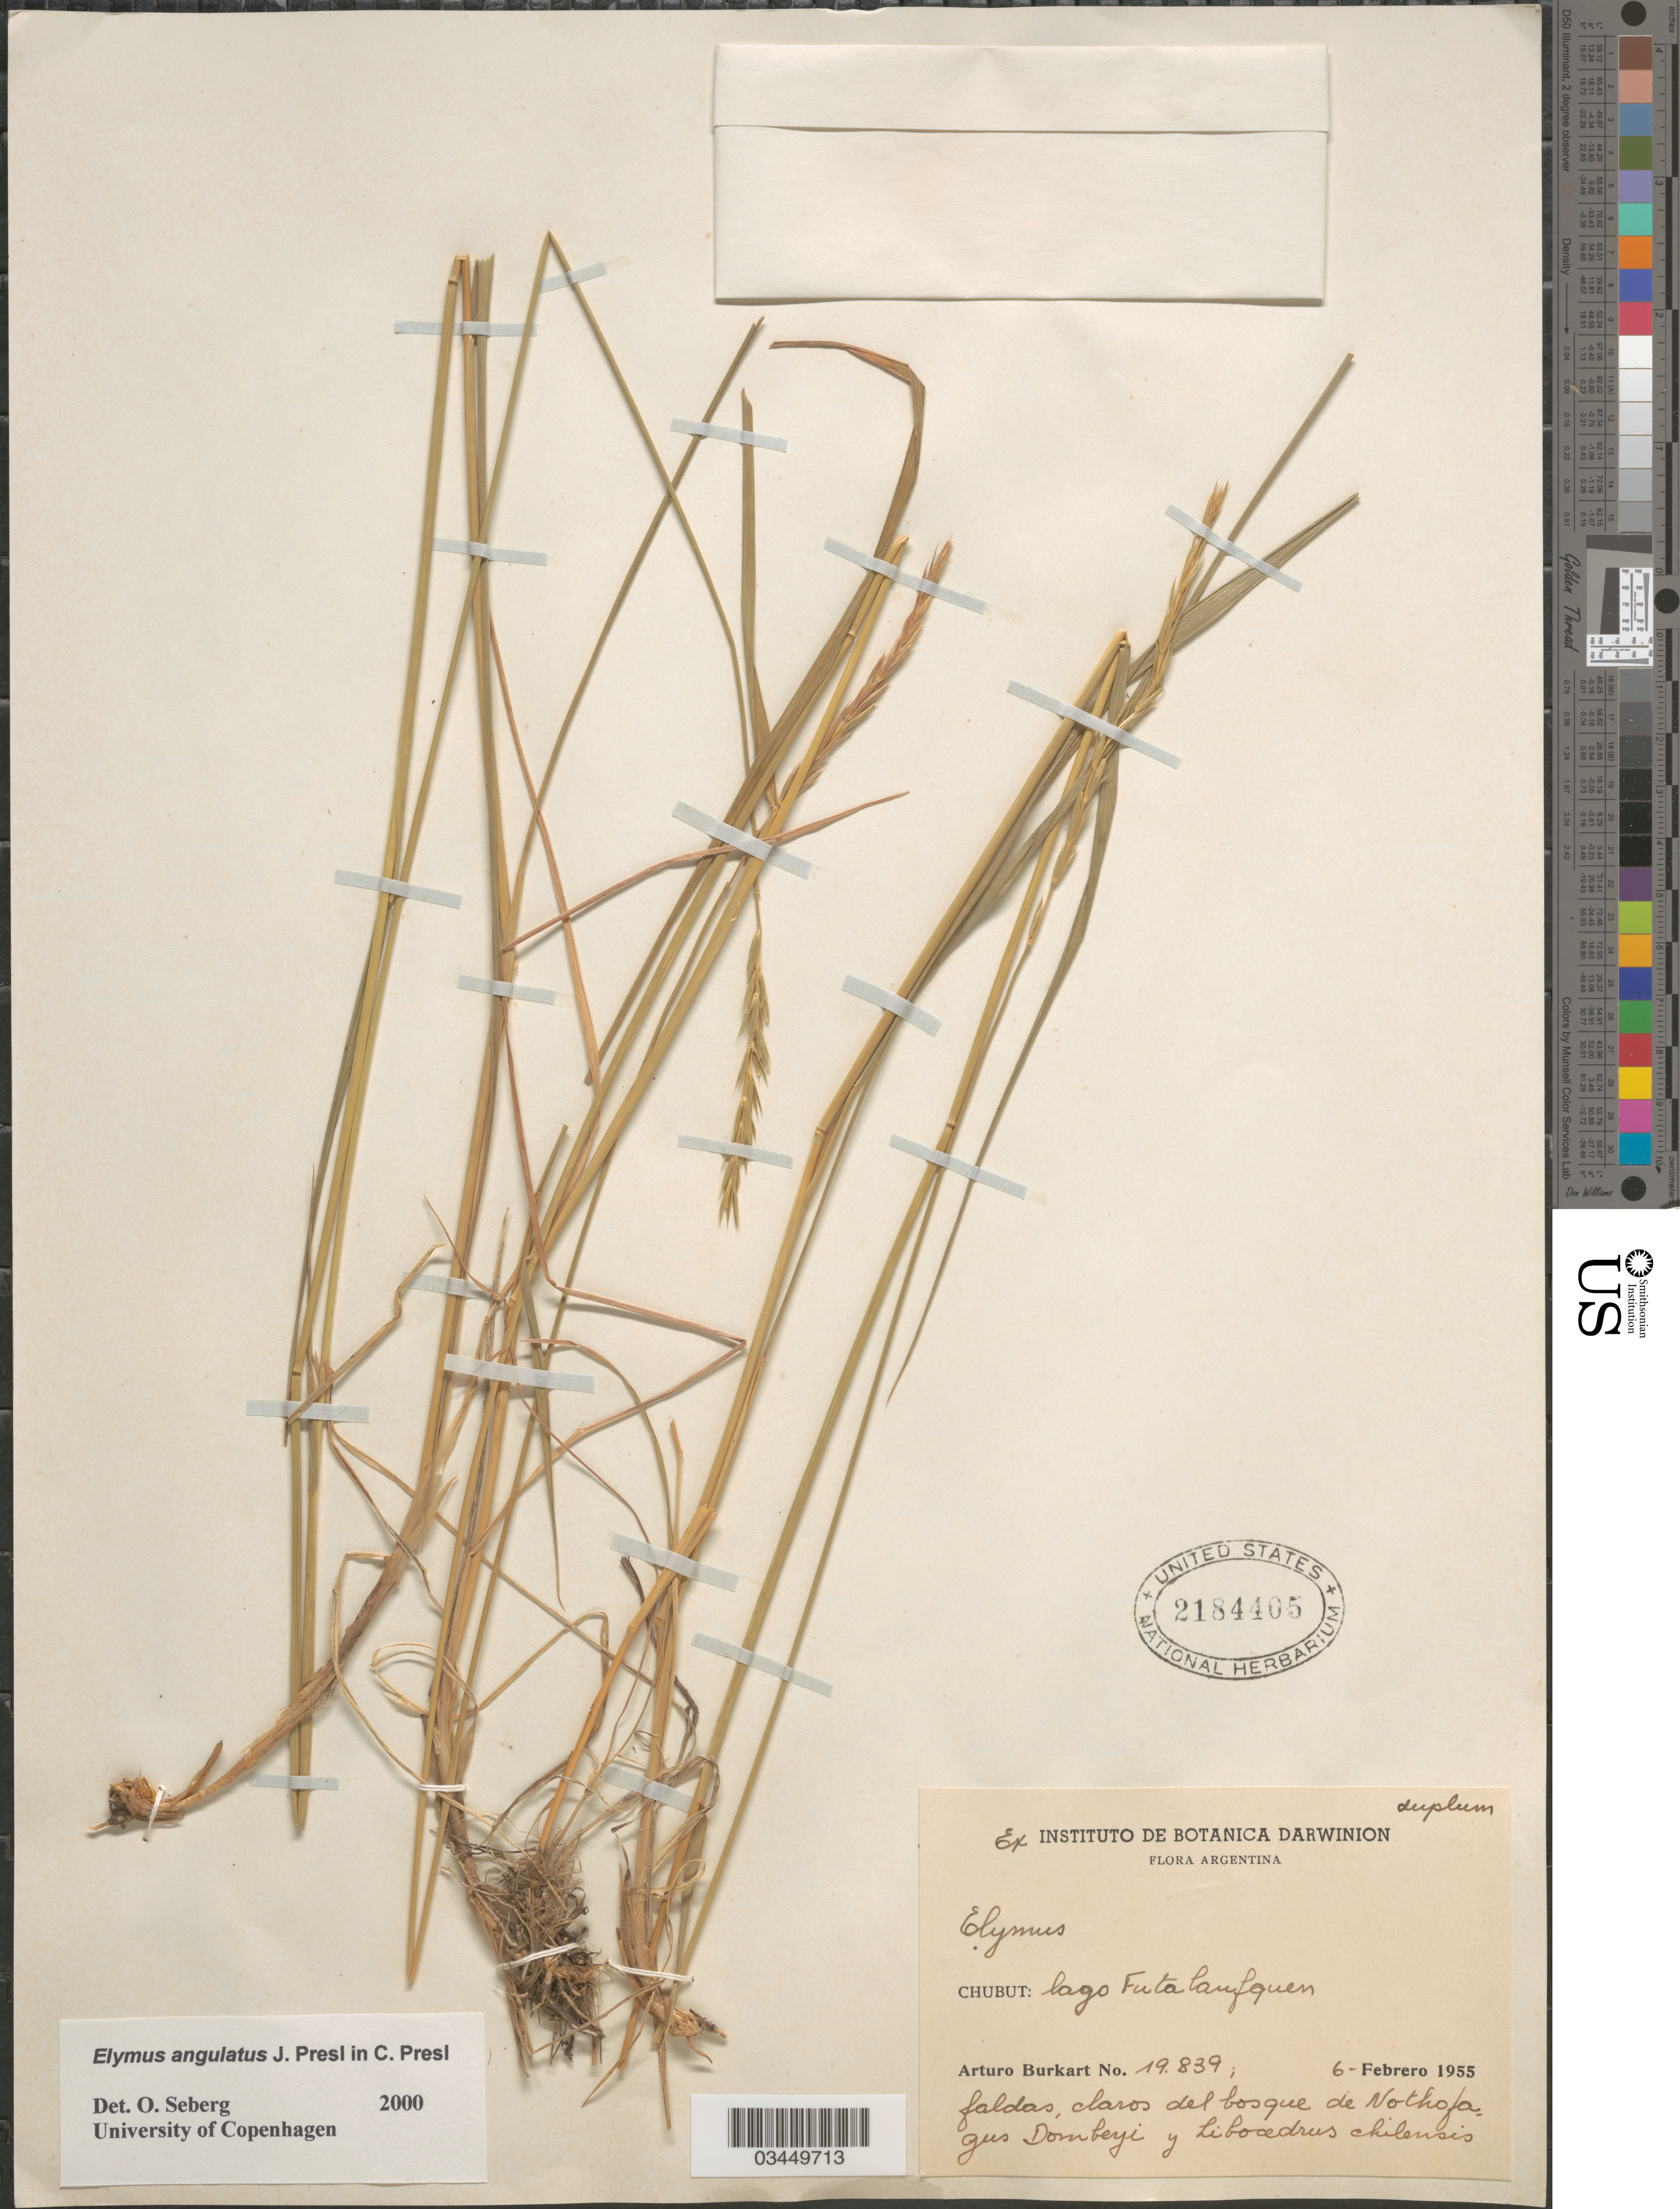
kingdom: Plantae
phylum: Tracheophyta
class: Liliopsida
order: Poales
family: Poaceae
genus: Elymus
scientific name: Elymus angulatus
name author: J. Presl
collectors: A. E. Burkart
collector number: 19839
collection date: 1955-02-06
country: Argentina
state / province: Chubut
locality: Lago Futalaufquen.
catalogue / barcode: US 2184405